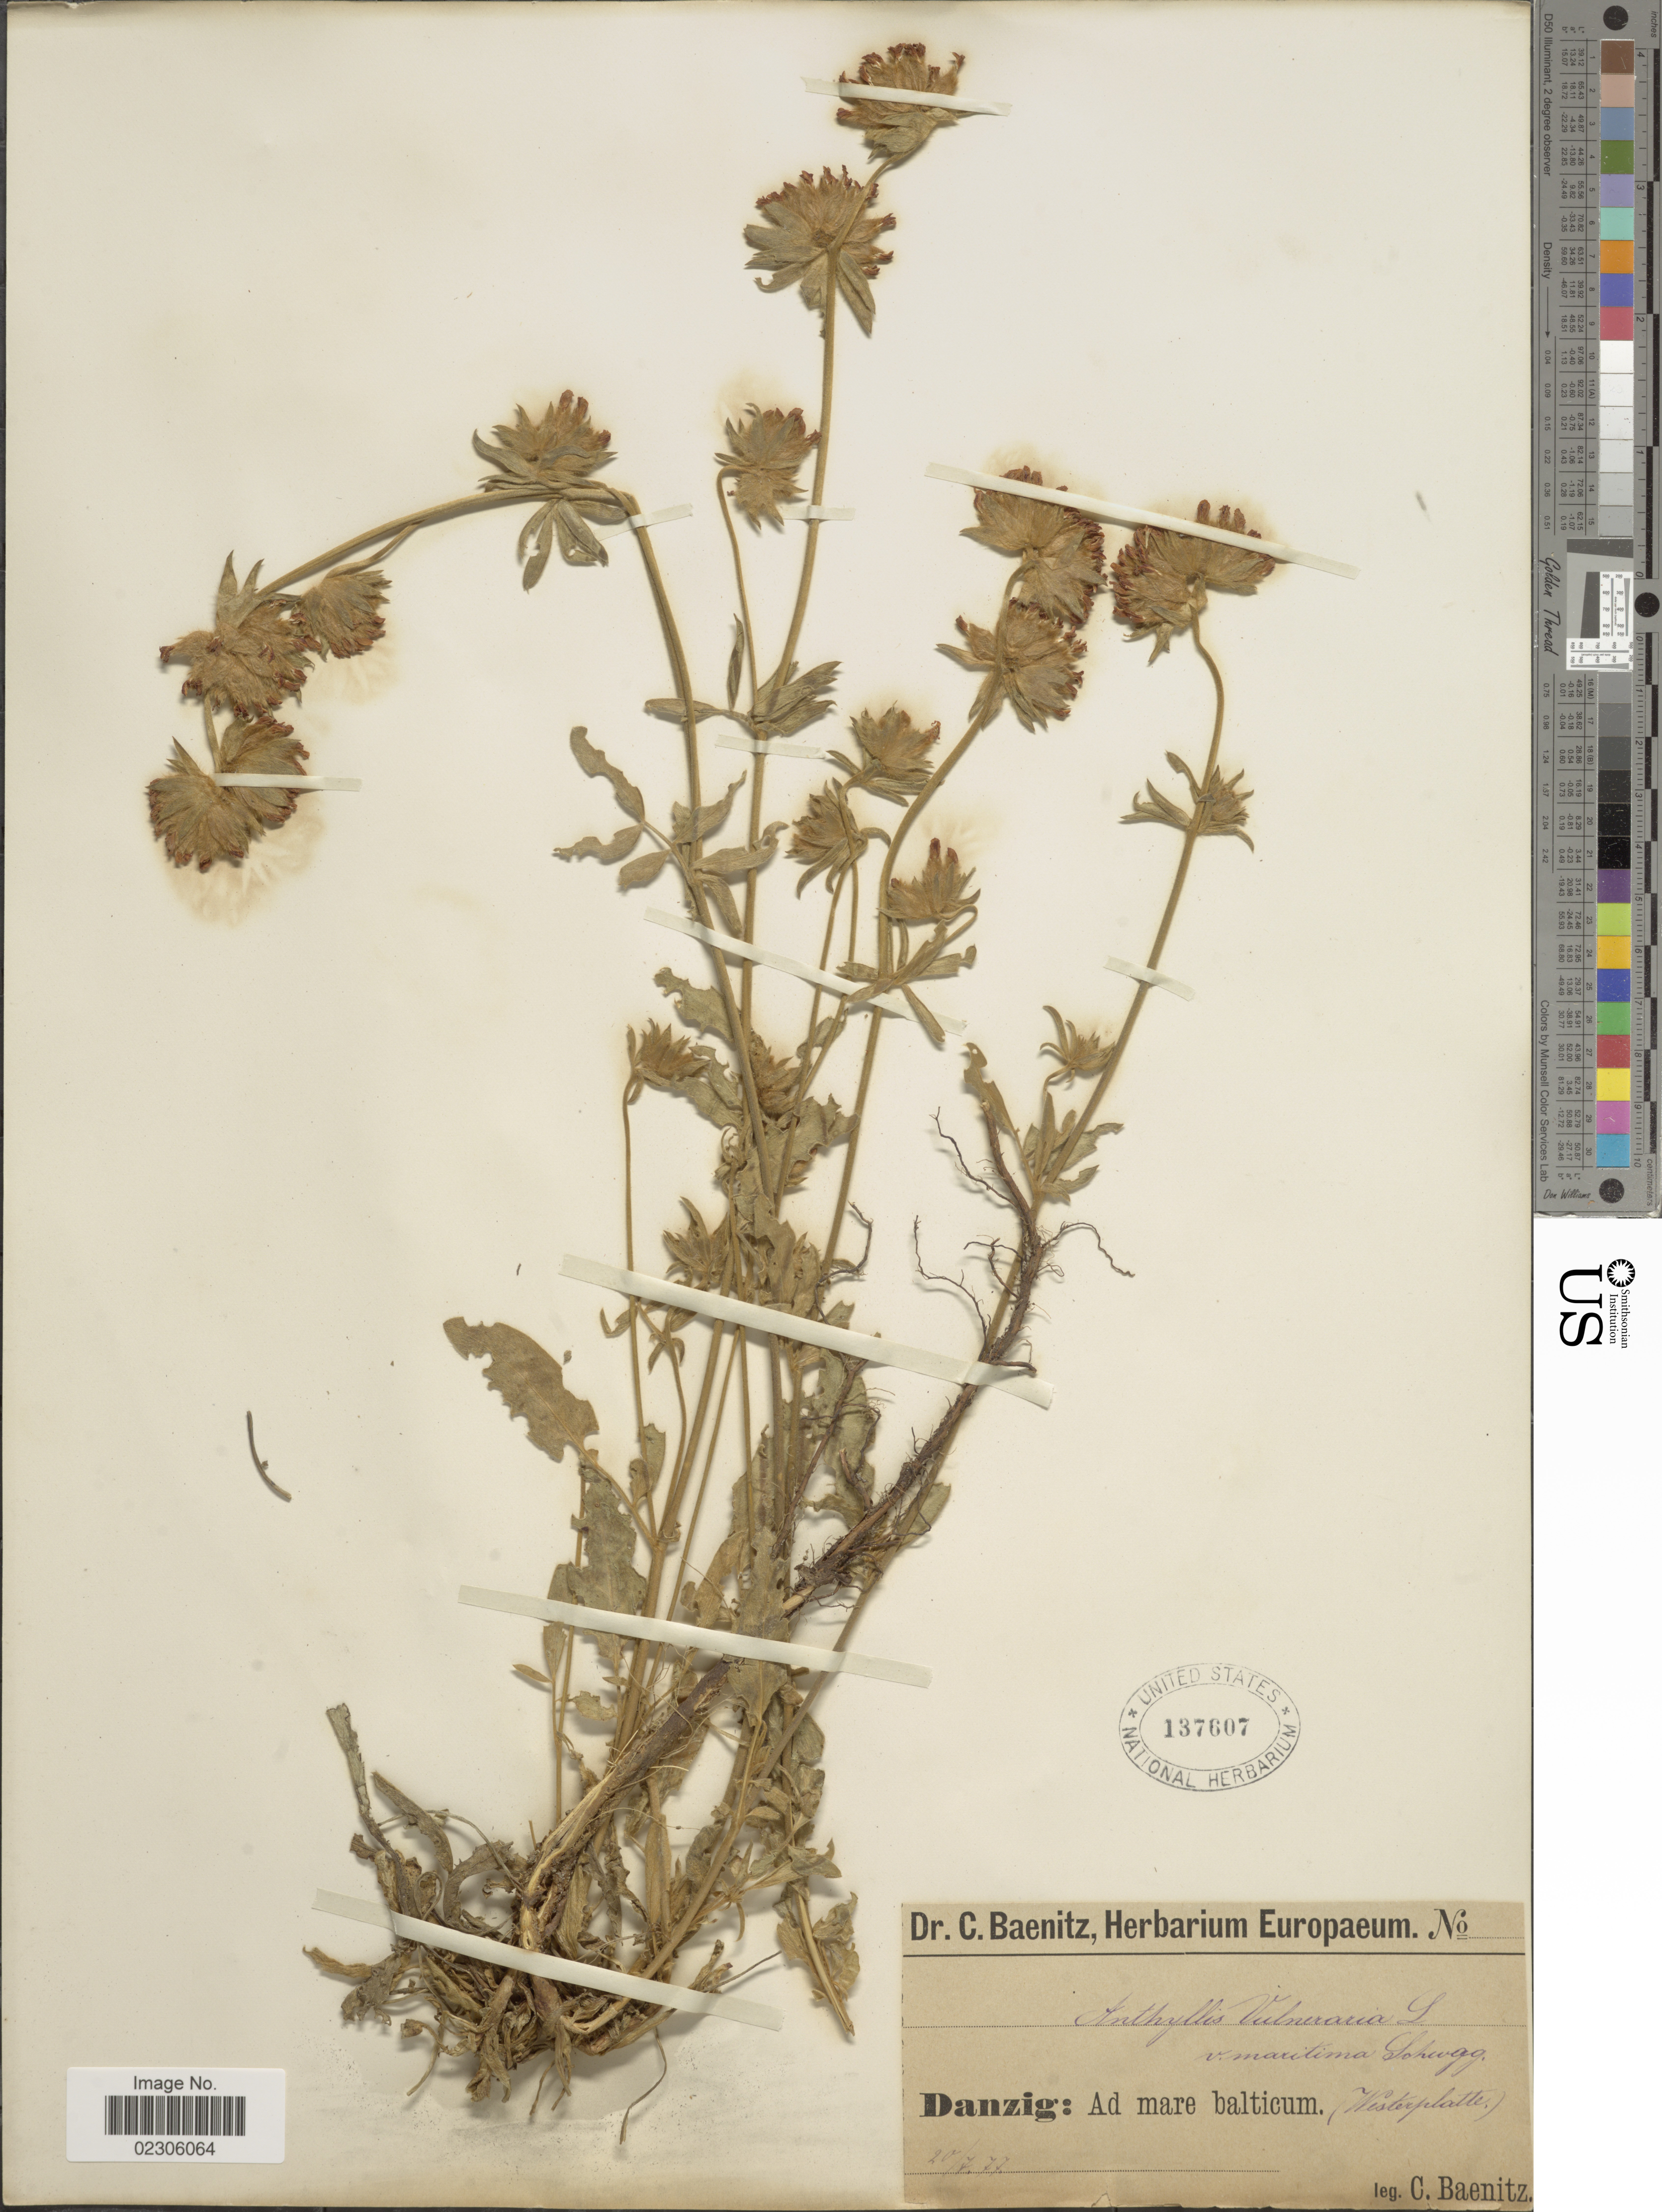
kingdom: Plantae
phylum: Tracheophyta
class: Magnoliopsida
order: Fabales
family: Fabaceae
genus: Anthyllis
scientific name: Anthyllis vulneraria subsp. maritima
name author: (Schweigg. ex Lange) Corb.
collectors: C. G. Baenitz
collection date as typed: Transcribed d/m/y: 20/7/77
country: Poland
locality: Danzig, ad mare balticum (Westerplatte)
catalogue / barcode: US 137607